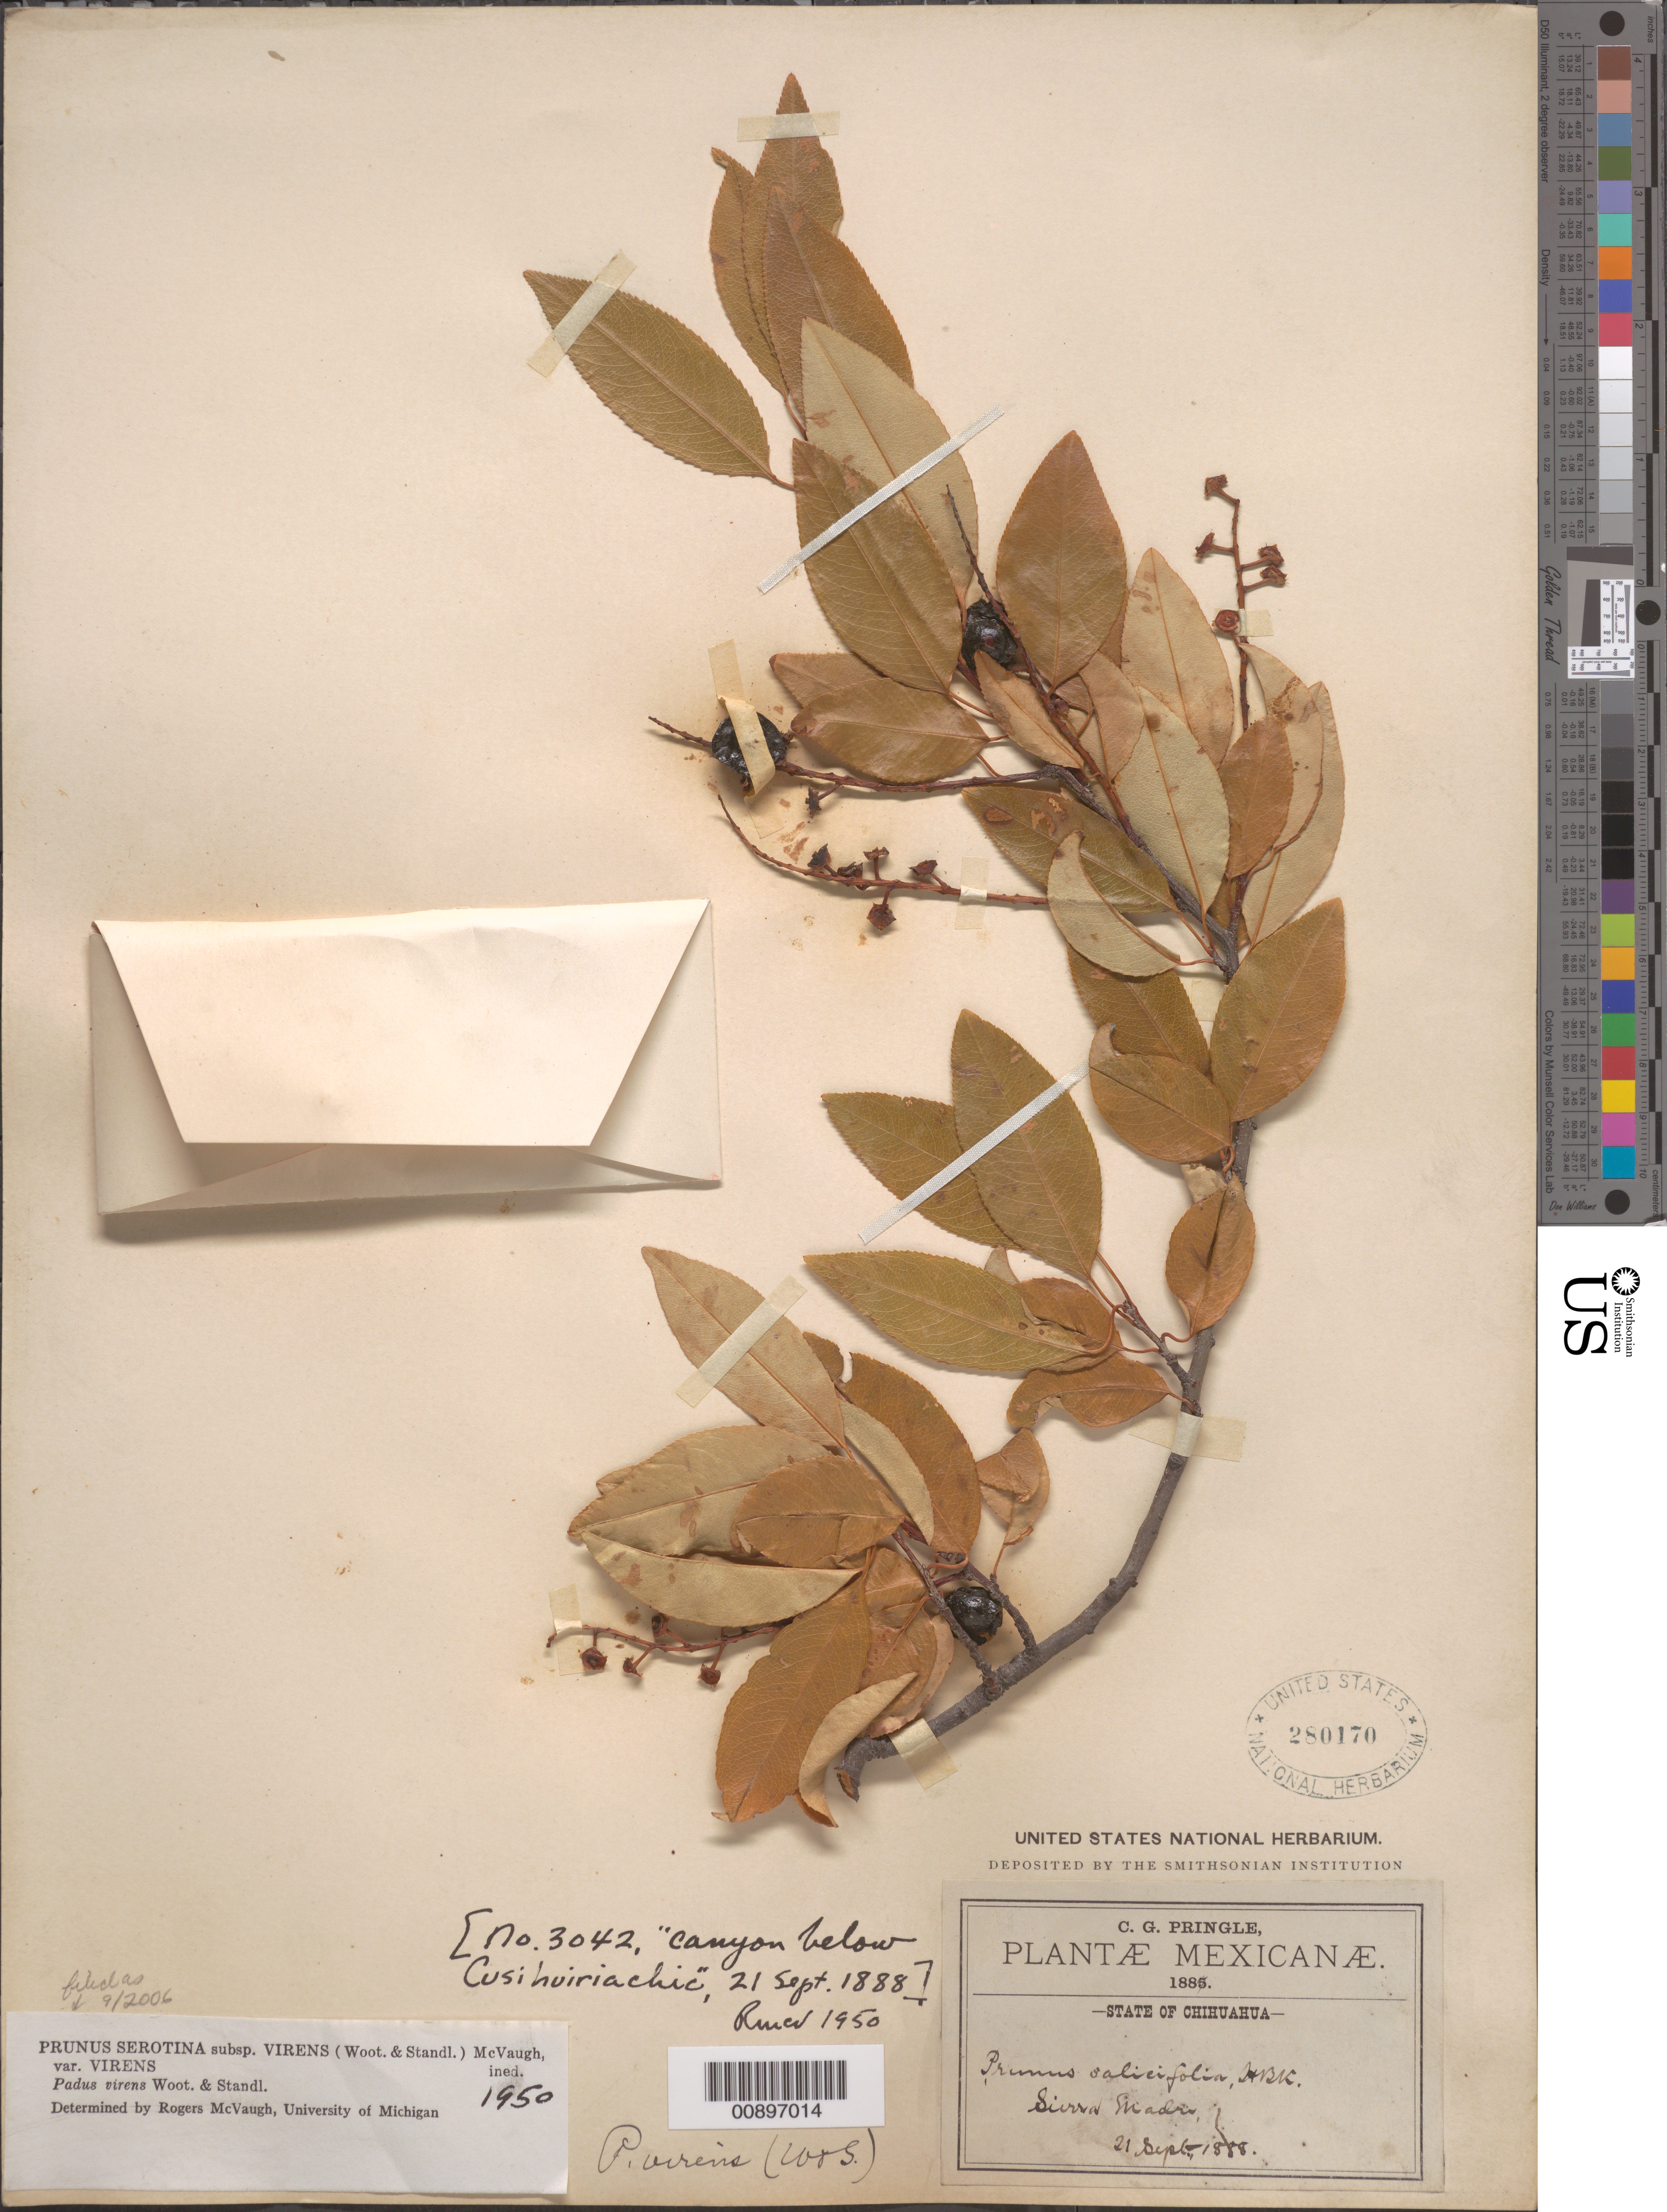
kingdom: Plantae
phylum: Tracheophyta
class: Magnoliopsida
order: Rosales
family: Rosaceae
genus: Prunus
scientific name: Prunus serotina var. rufula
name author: (Wooton & Standl.) McVaugh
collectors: C. G. Pringle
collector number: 3042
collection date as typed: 21 Sep 1888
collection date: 1888-09-21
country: Mexico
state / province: Chihuahua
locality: Canyon below Cusihuiriachic, Chihuahua.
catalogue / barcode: US 280170